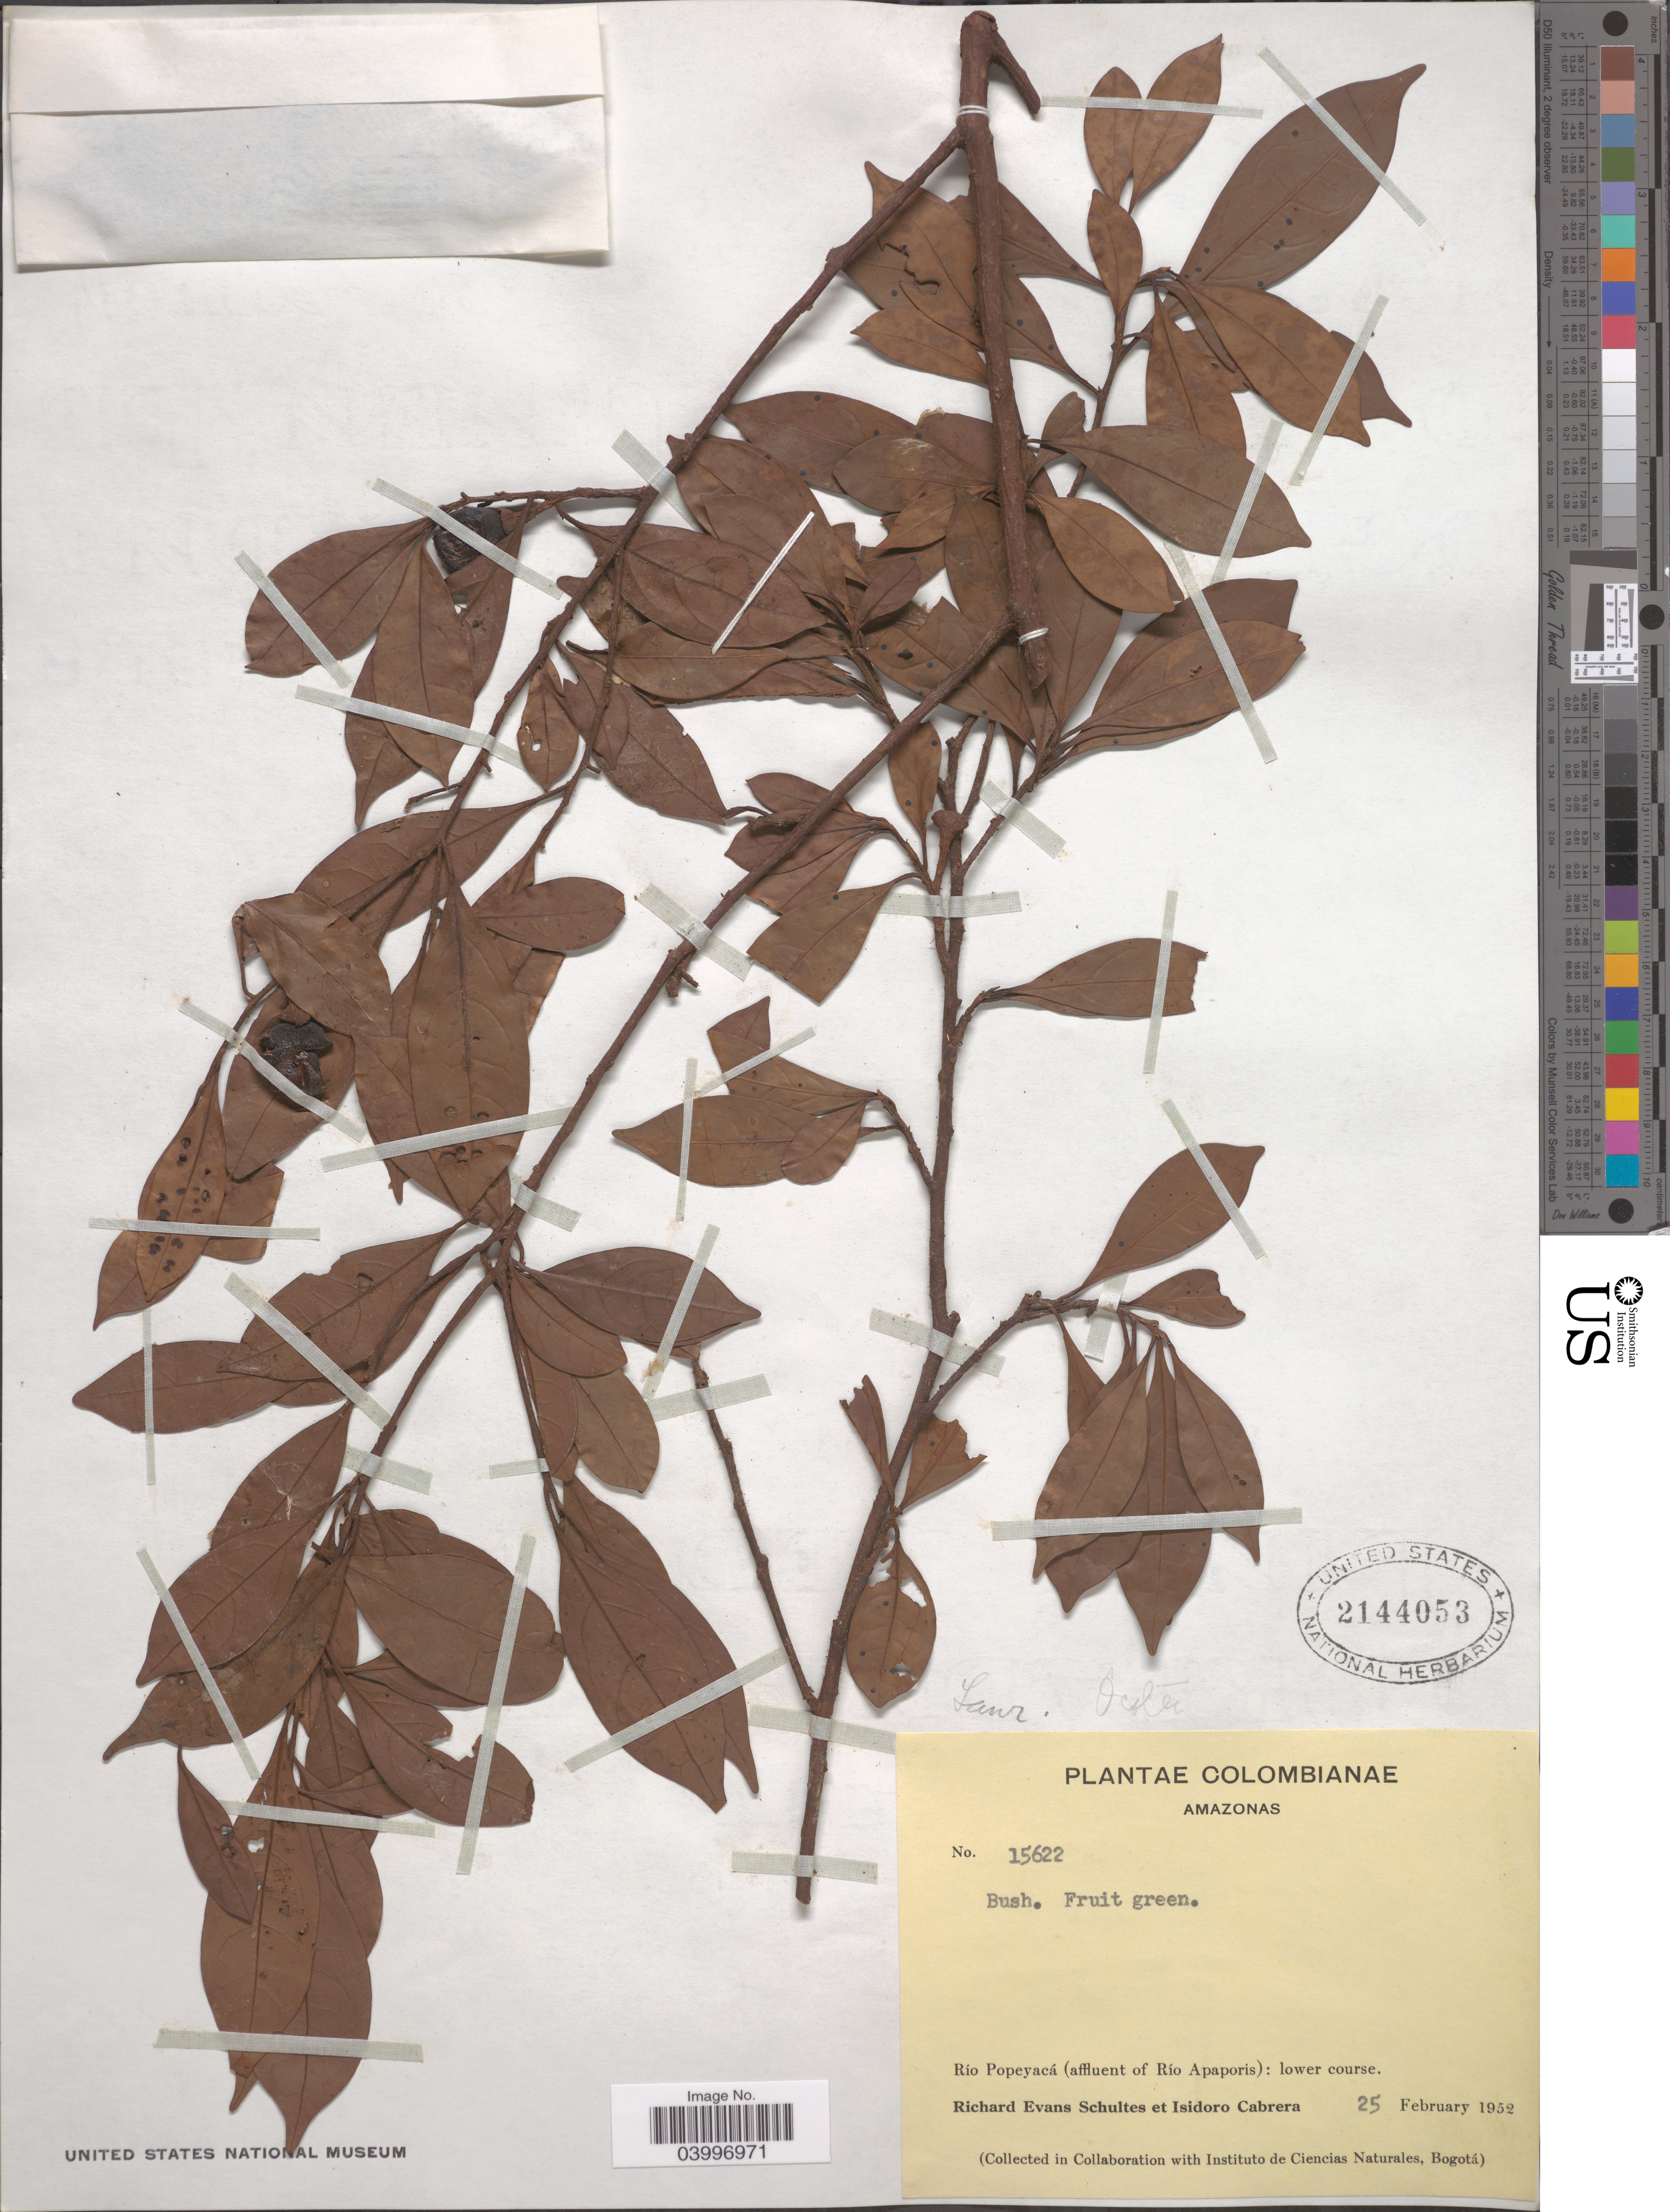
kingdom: Plantae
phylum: Tracheophyta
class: Magnoliopsida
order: Laurales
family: Lauraceae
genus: Ocotea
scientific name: Ocotea sp.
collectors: R. E. Schultes & I. Cabrera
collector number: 15622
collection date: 1952-02-25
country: Colombia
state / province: Amazônas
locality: Río Popeyacá (affluent of Río Apaporis): lower course.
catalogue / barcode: US 2144053